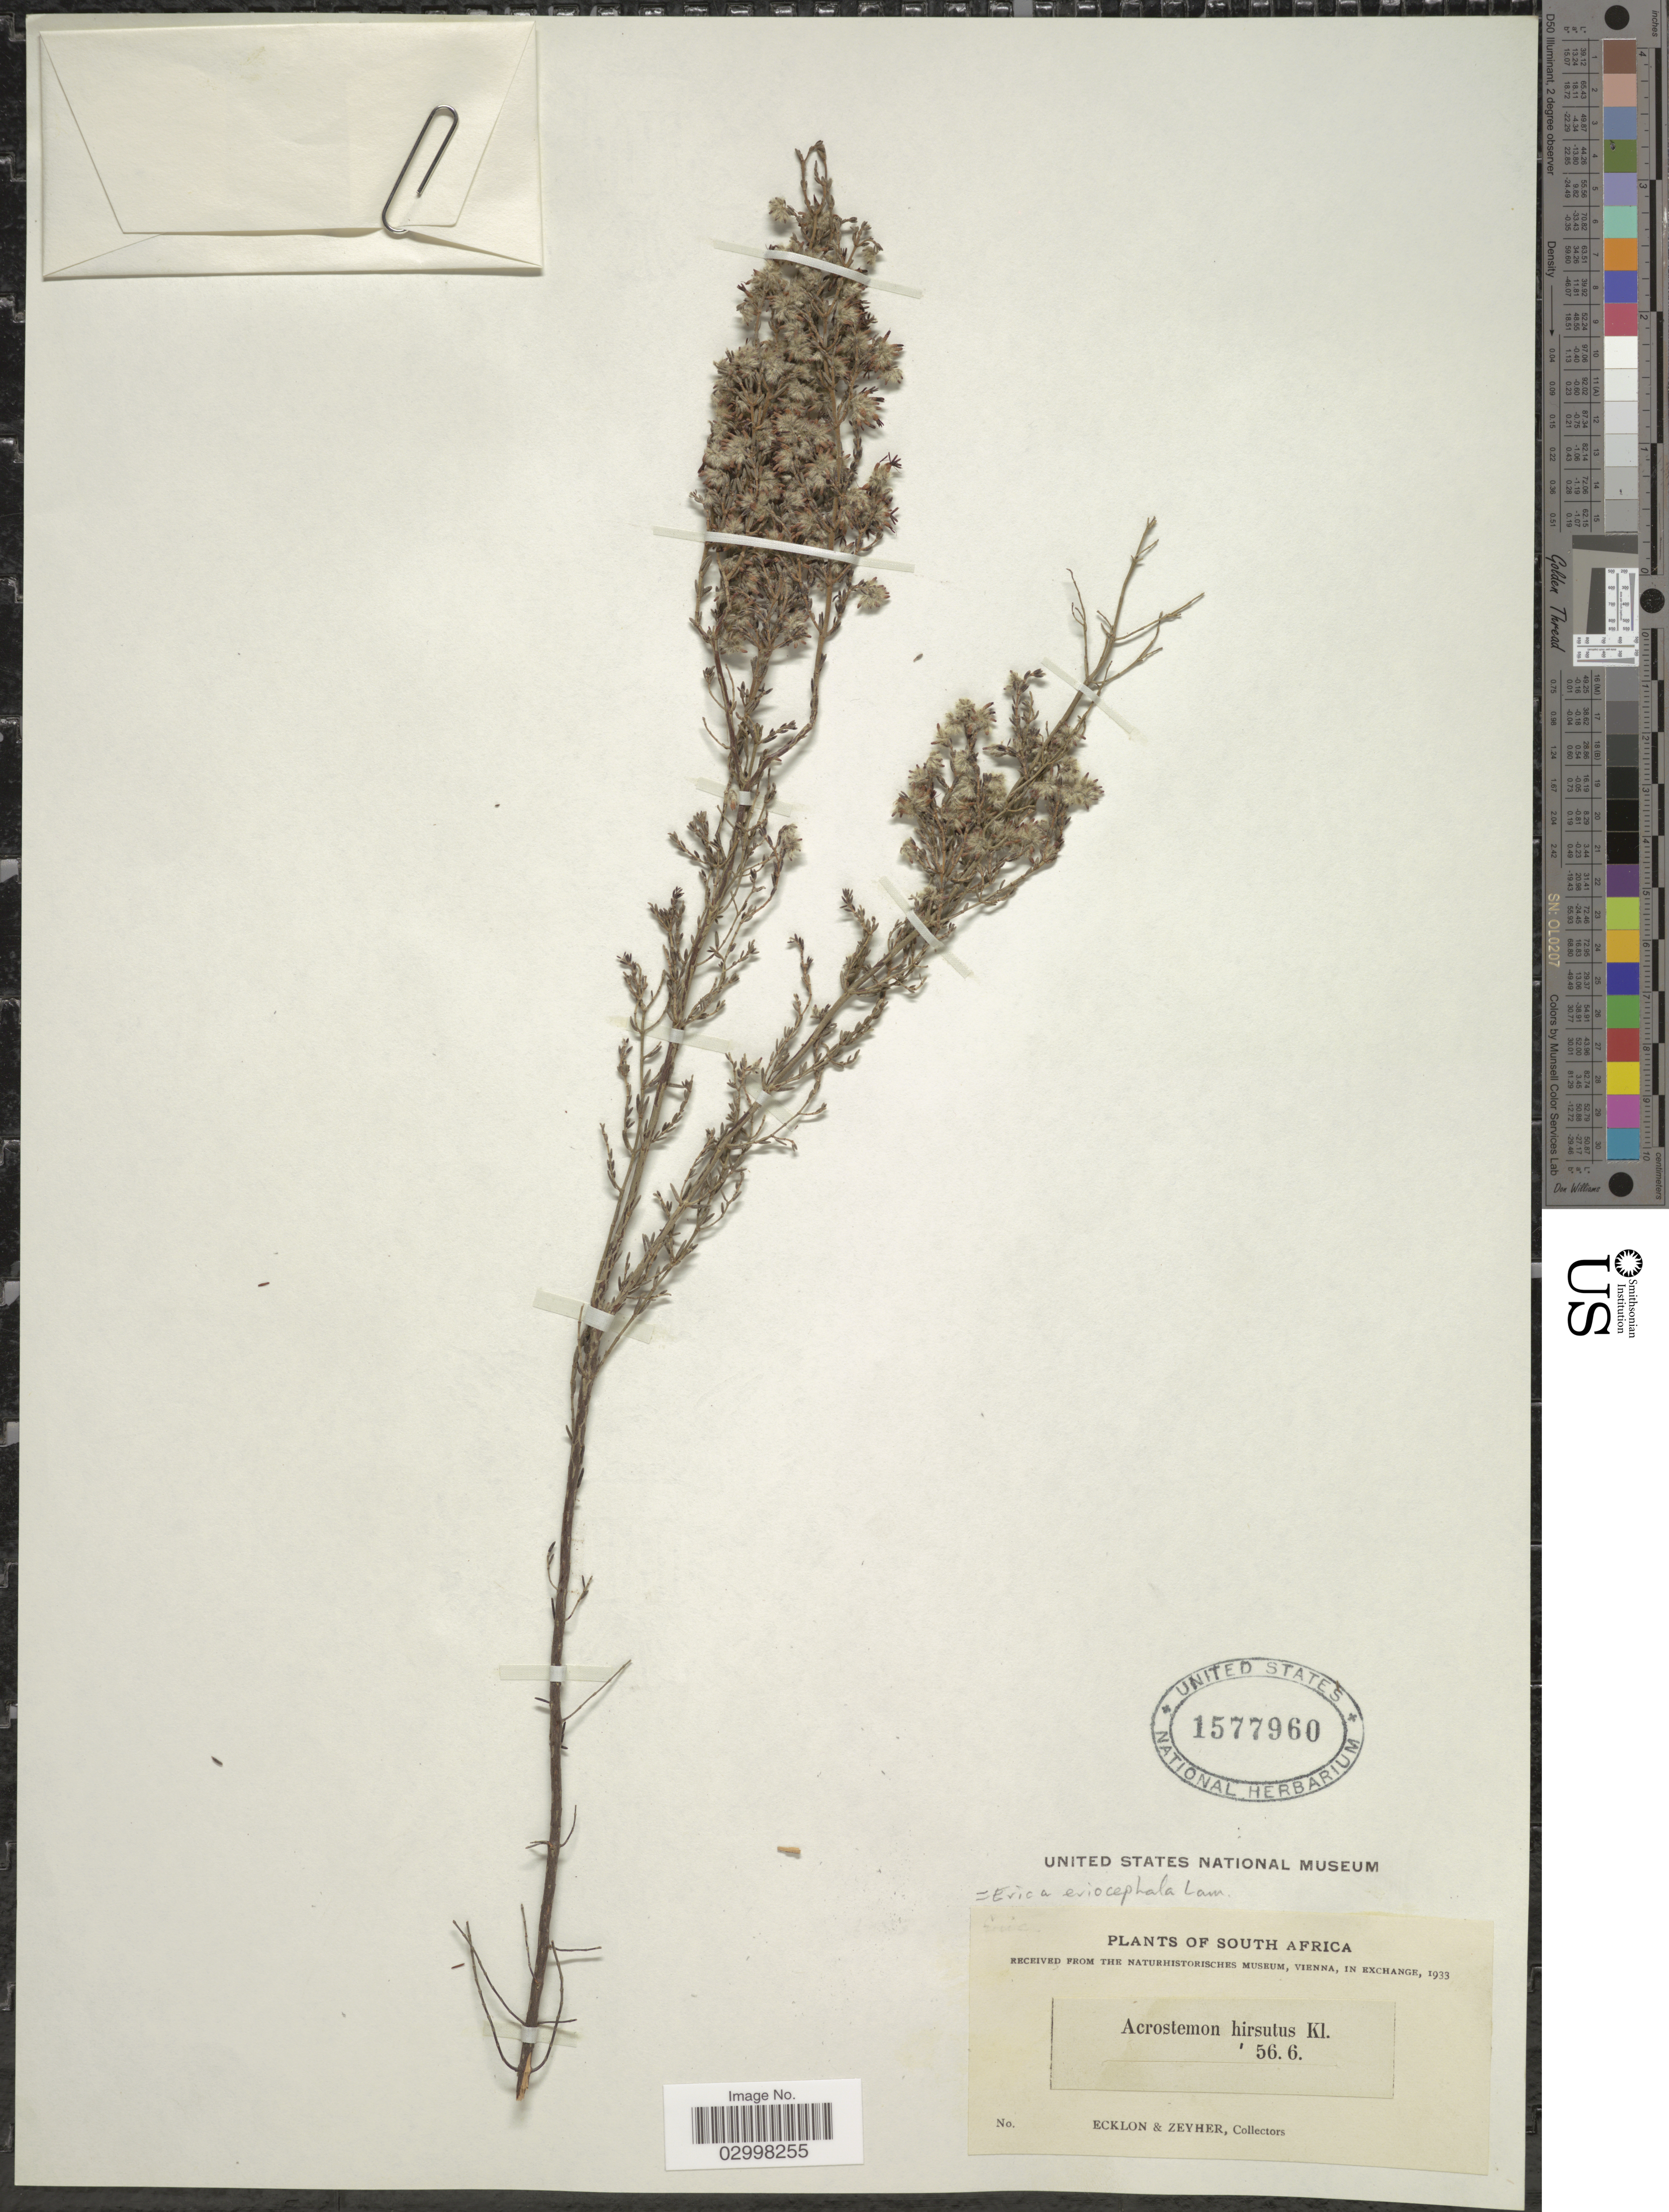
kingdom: Plantae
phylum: Tracheophyta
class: Magnoliopsida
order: Ericales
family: Ericaceae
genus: Erica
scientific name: Erica eriocephala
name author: Lam.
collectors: -. Ecklon & -. Zeyher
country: South Africa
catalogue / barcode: US 1577960